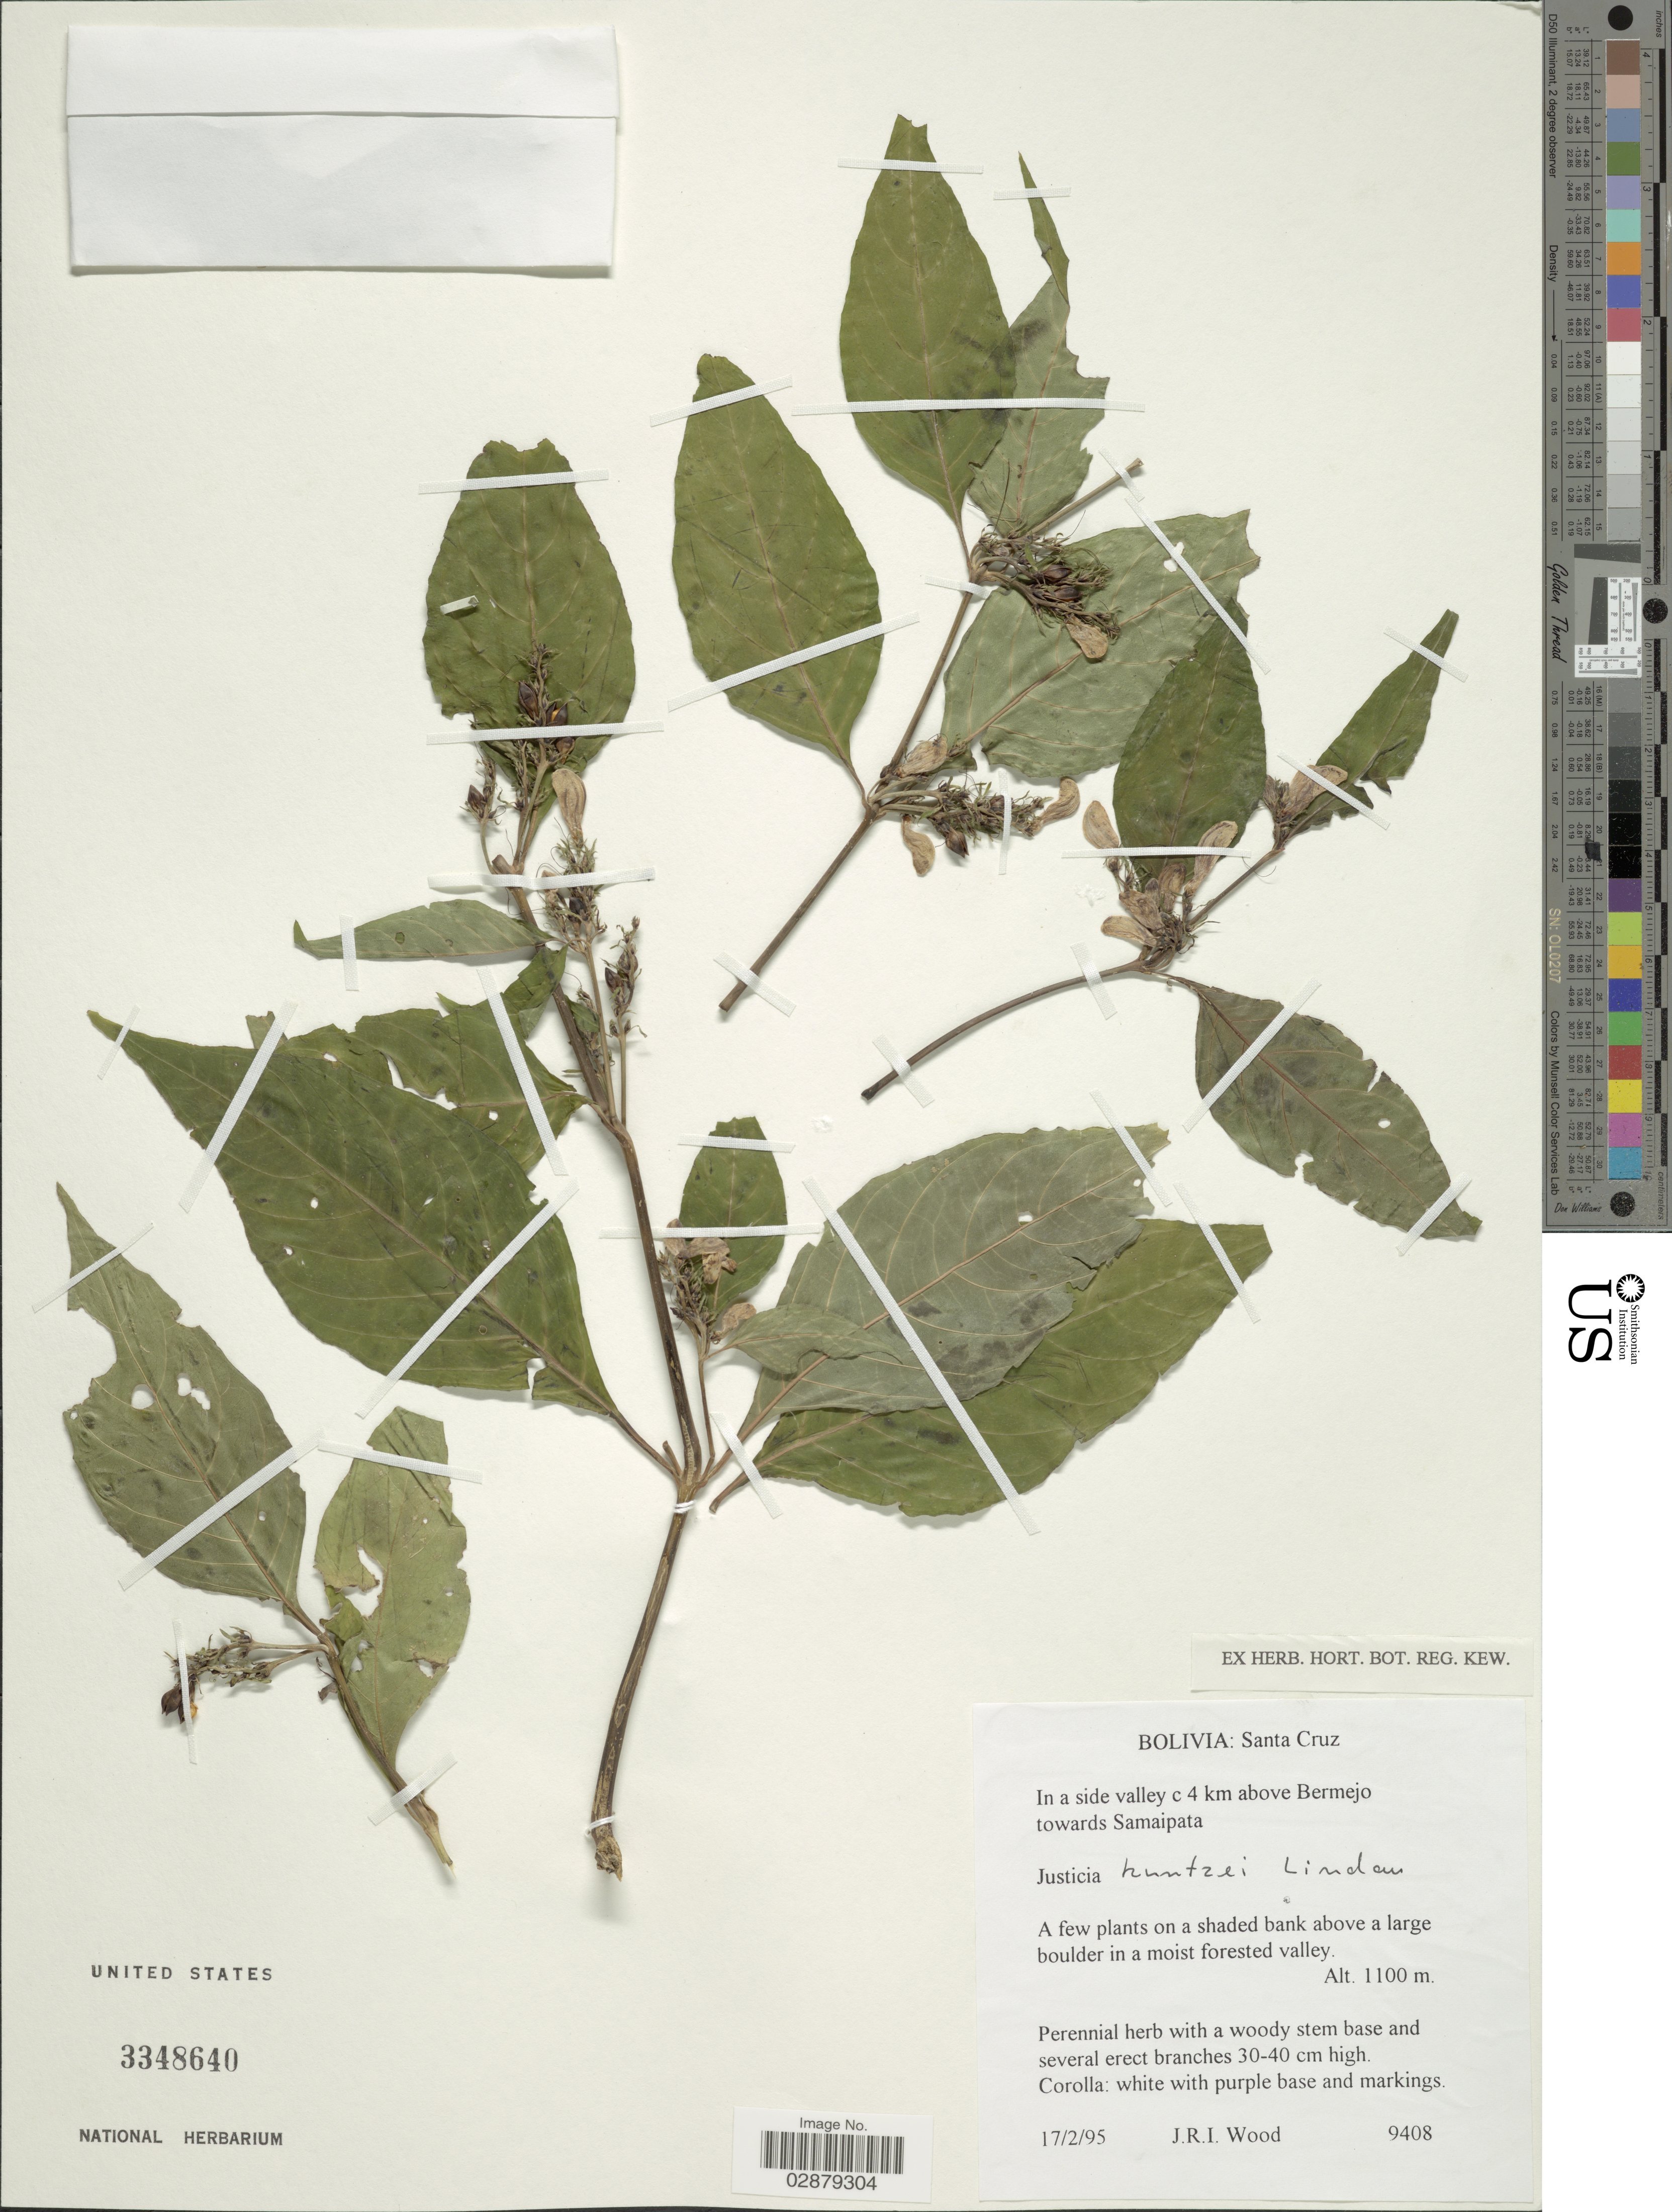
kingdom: Plantae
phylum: Tracheophyta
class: Magnoliopsida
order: Lamiales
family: Acanthaceae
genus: Justicia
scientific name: Justicia kuntzei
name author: Lindau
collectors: J. R. I. Wood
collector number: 9408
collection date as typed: Transcribed d/m/y: 17/2/95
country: Bolivia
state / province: Santa Cruz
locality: In a side valley c 4 km above Bermejo towards Samaipata.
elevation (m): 1100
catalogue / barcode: US 3348640